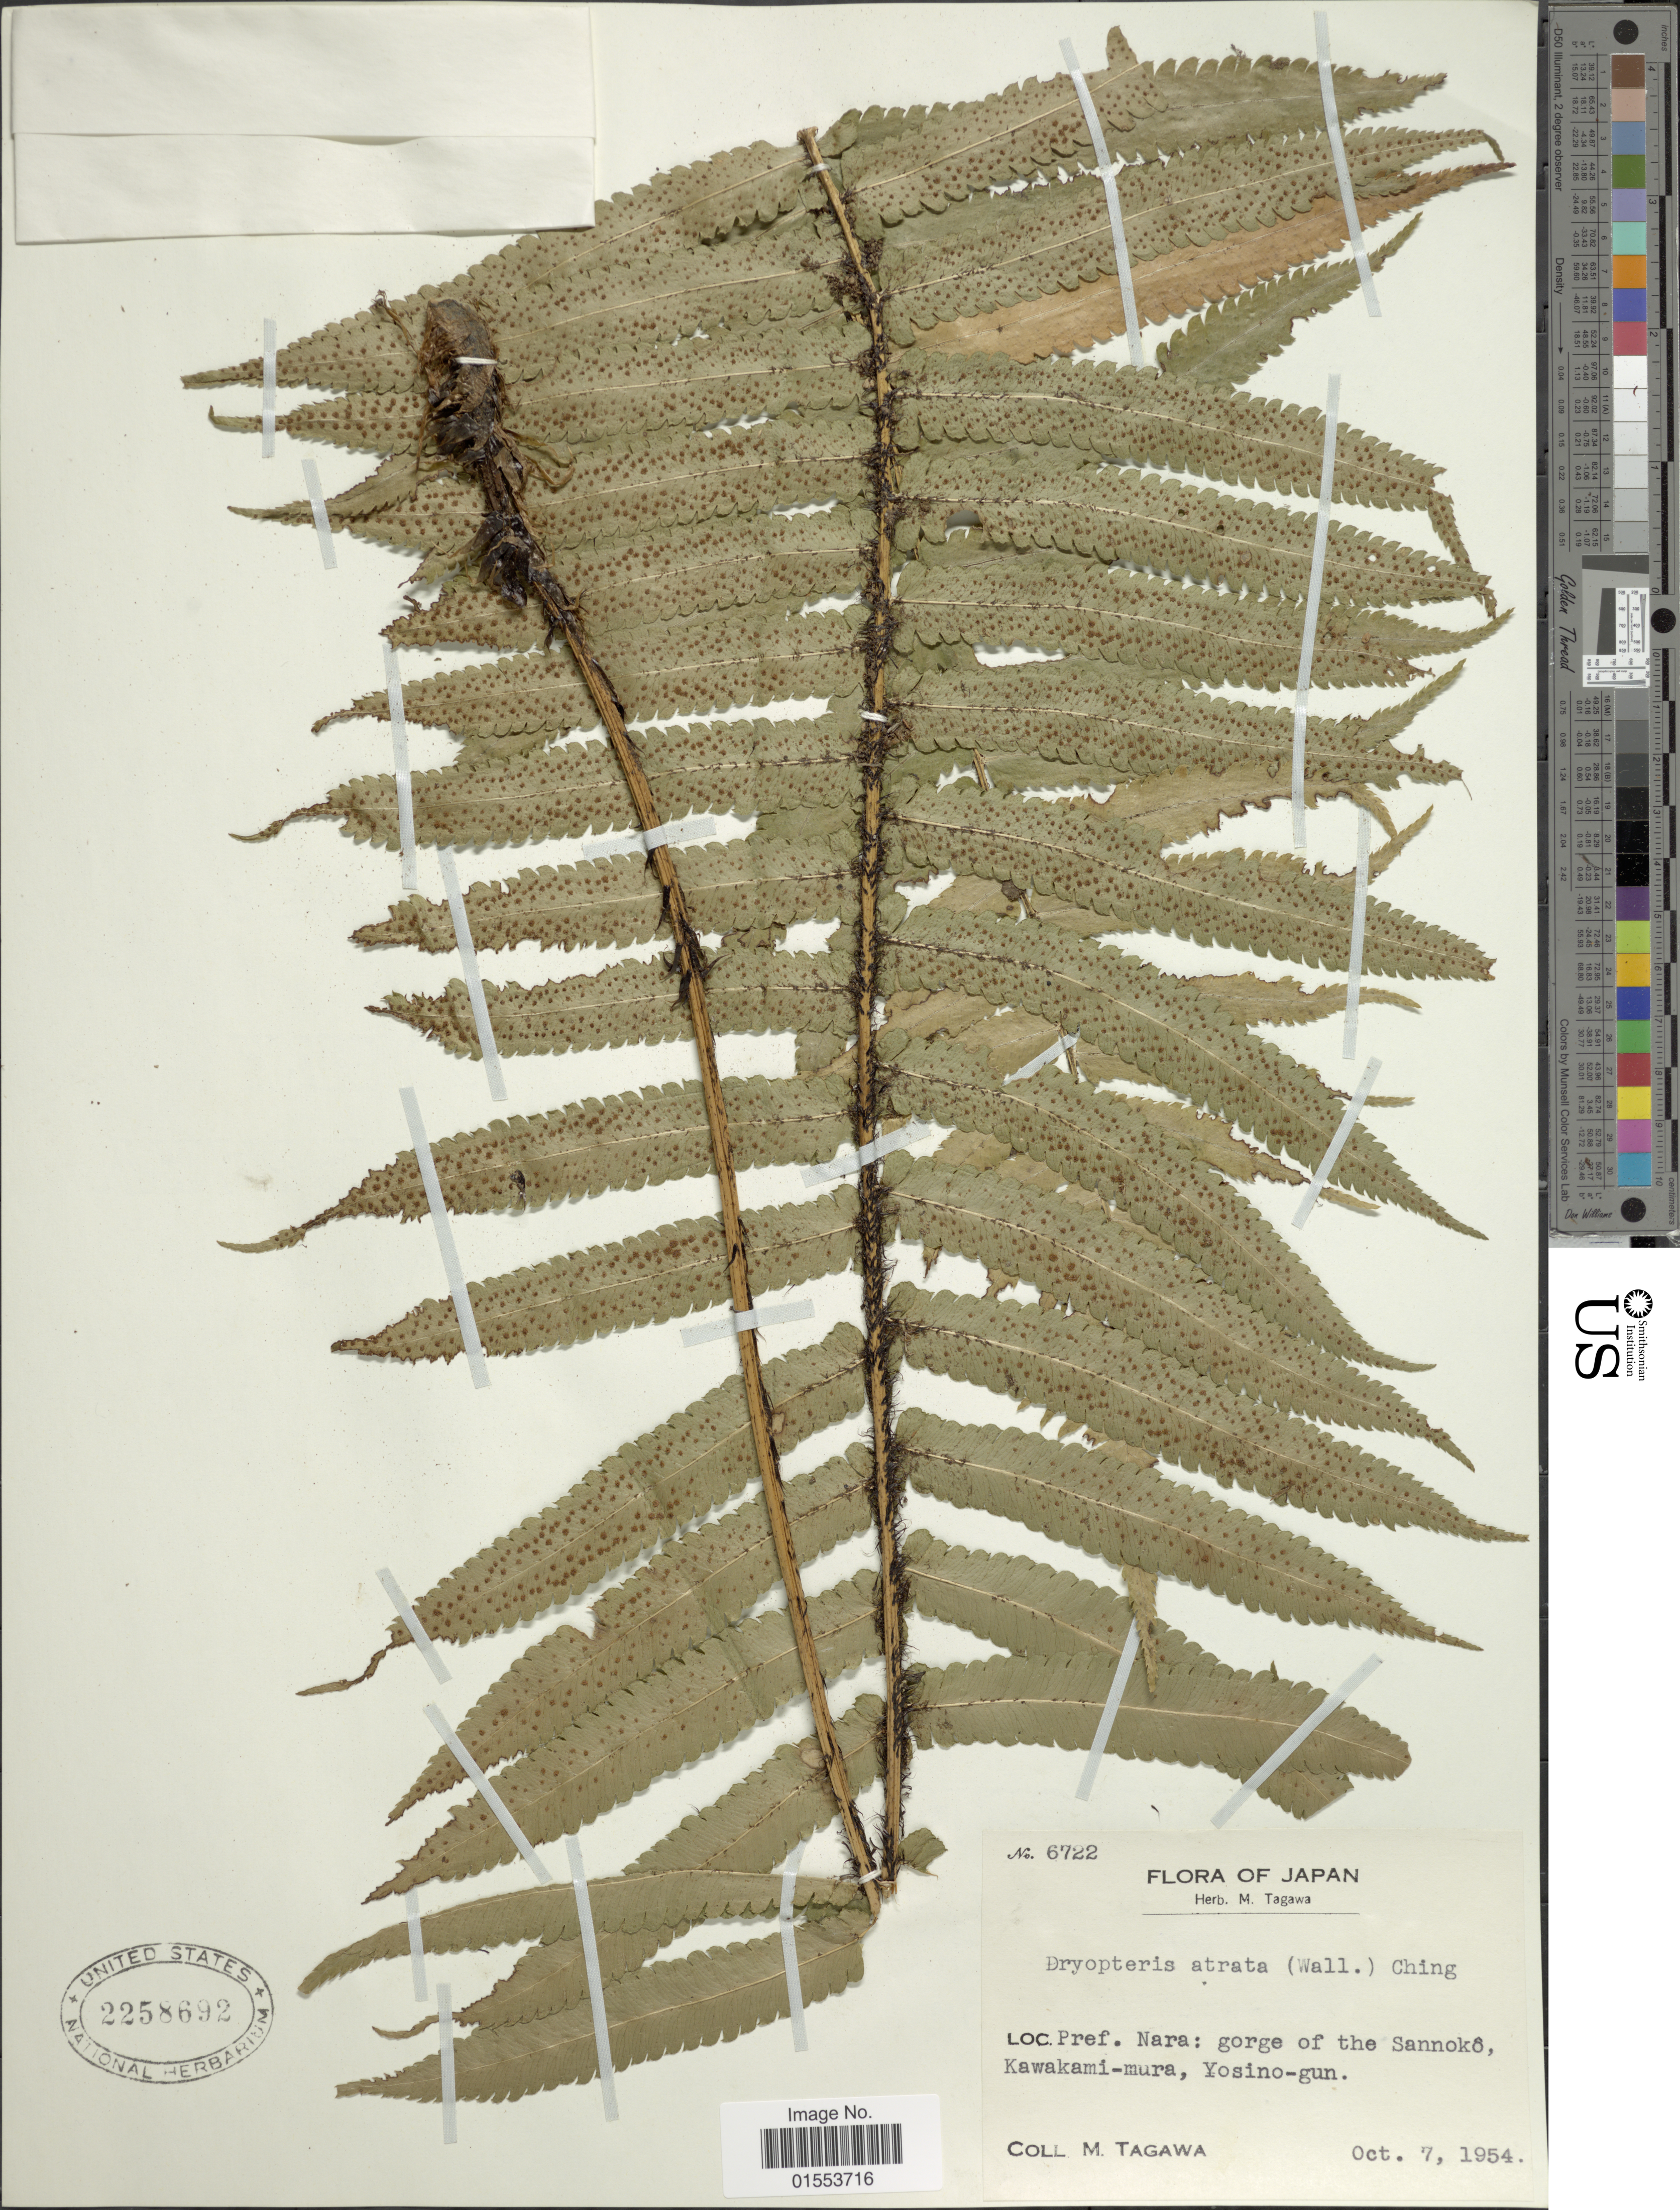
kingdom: Plantae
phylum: Tracheophyta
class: Polypodiopsida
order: Polypodiales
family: Dryopteridaceae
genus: Dryopteris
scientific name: Dryopteris atrata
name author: (Wall. ex Kunze) Ching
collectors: M. Tagawa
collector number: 6722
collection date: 1954-10-07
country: Japan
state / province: Nara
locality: Japan. Pref. Nara: gorge of the Sannoko, Kawakami-mura, Yosino-gun.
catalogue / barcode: US 2258692